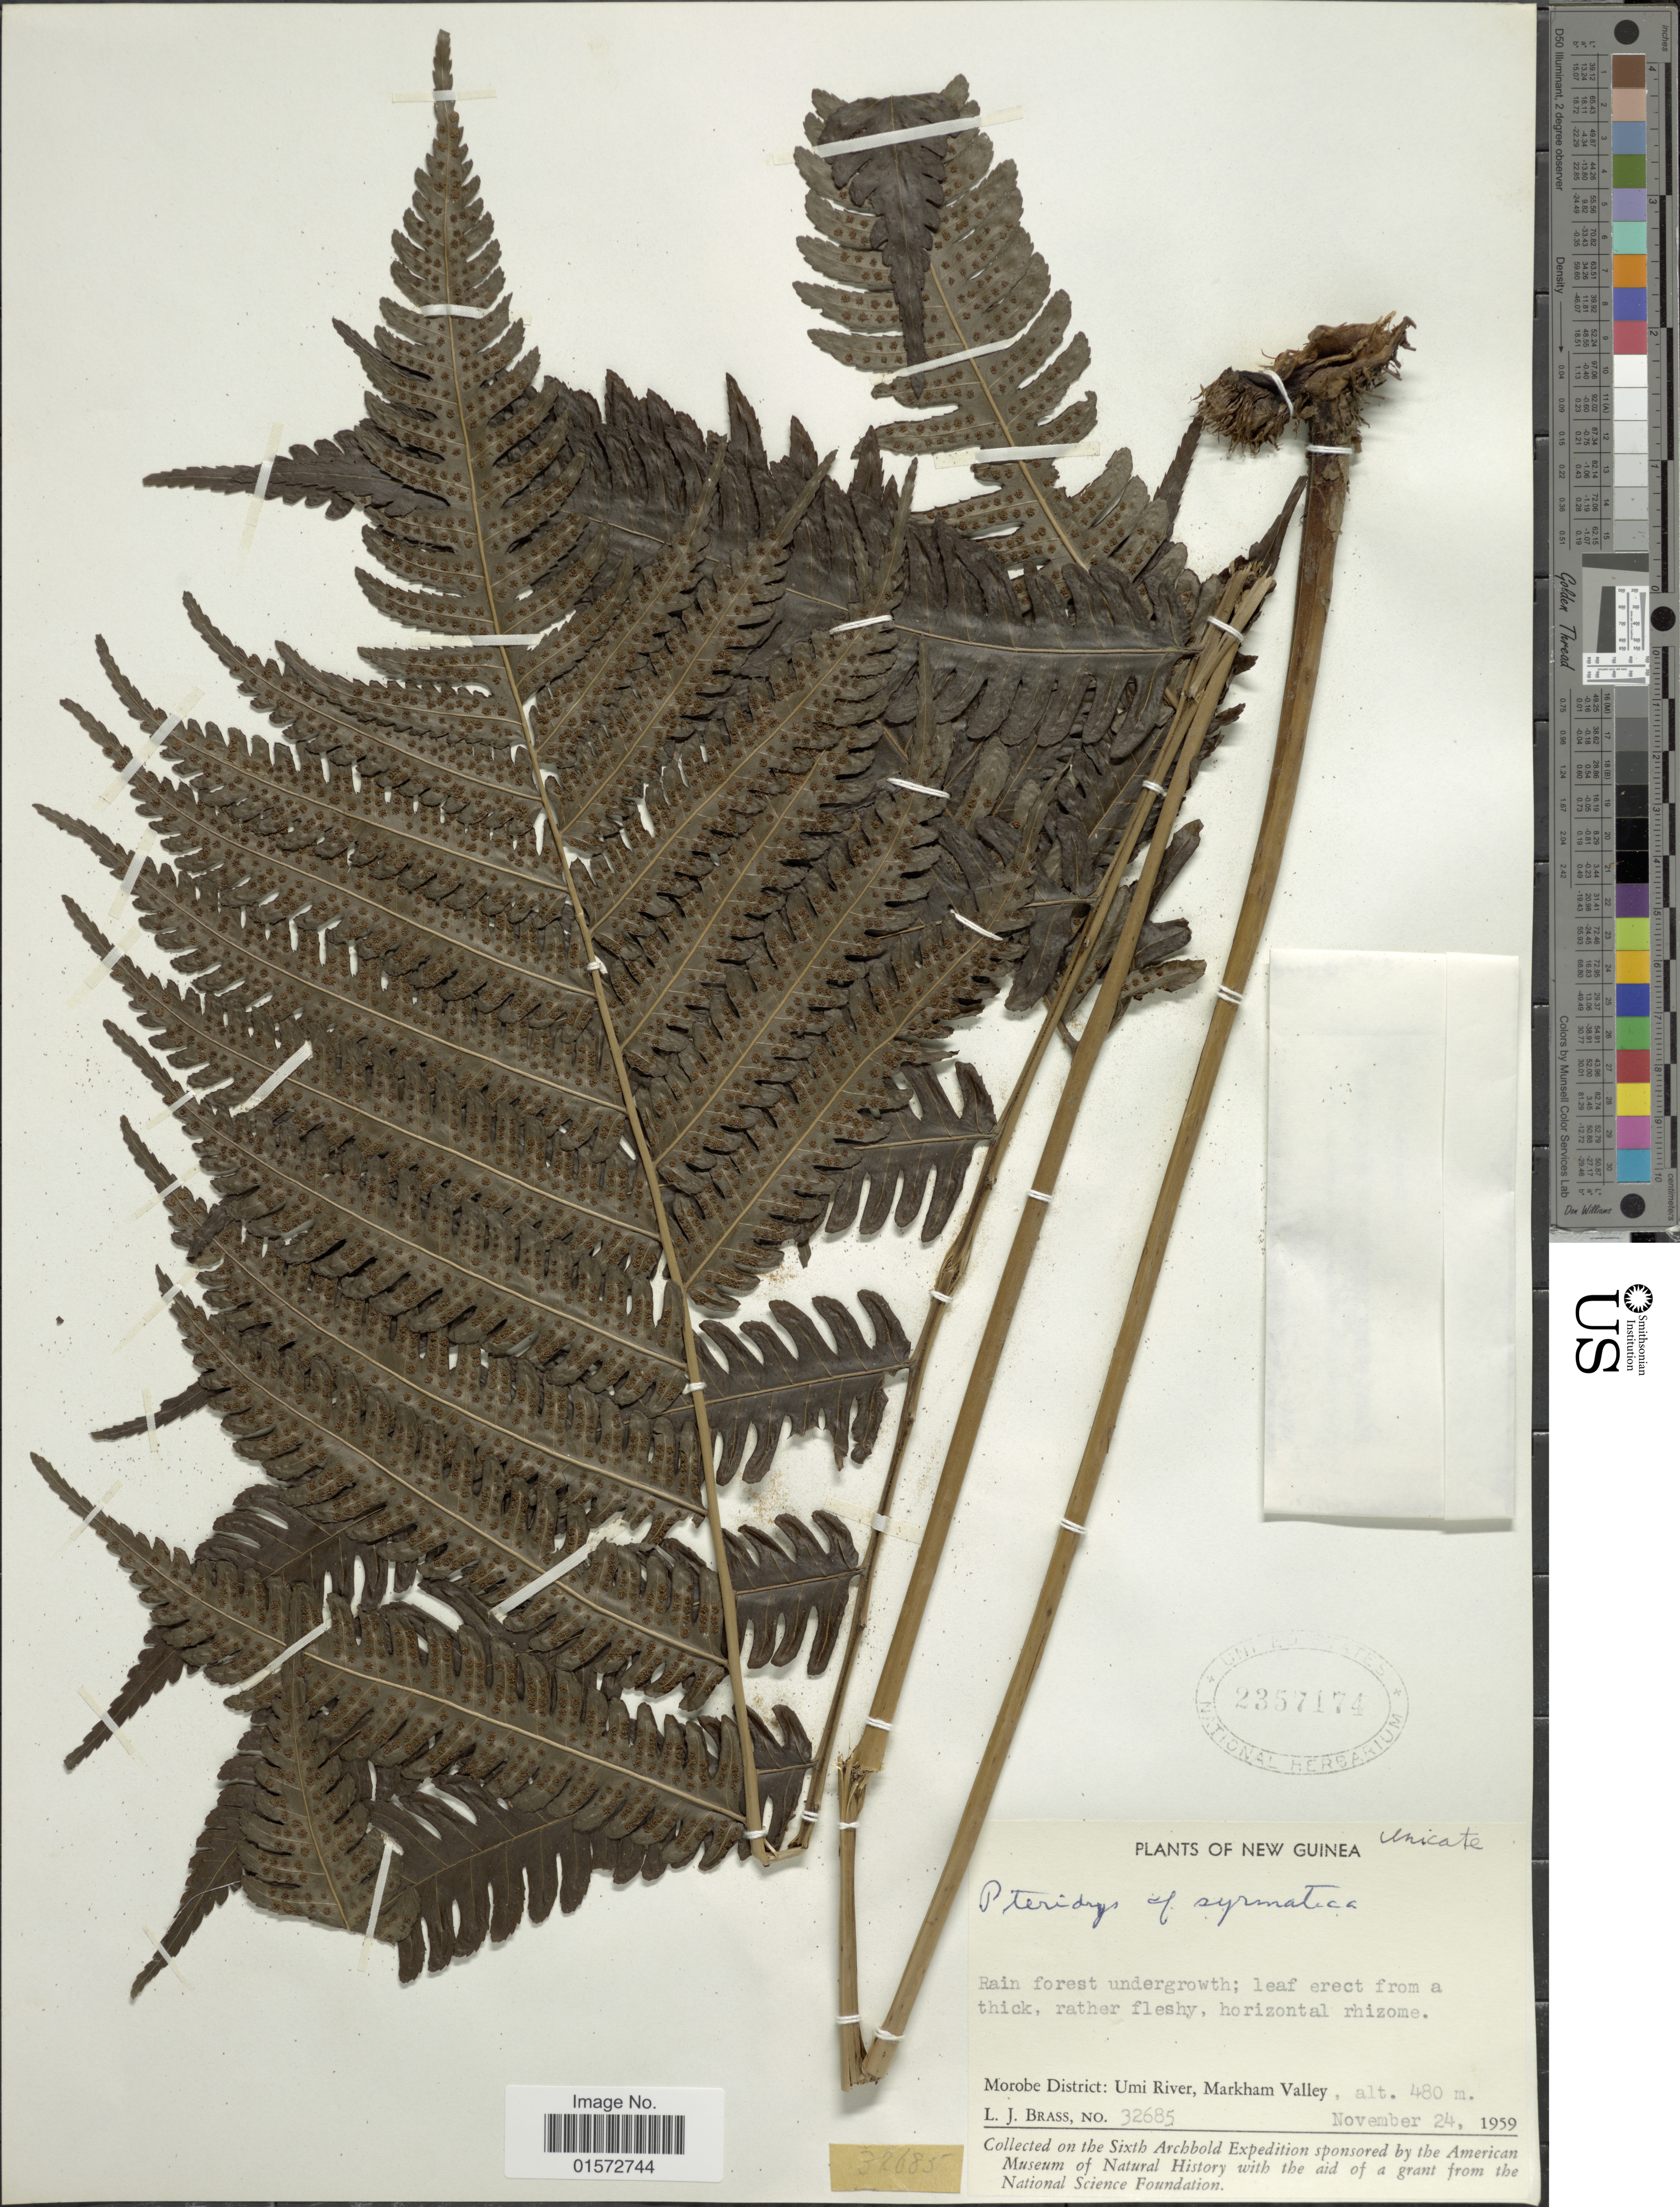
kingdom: Plantae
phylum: Tracheophyta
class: Polypodiopsida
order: Polypodiales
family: Tectariaceae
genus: Pteridrys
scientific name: Pteridrys syrmatica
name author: (Willd.) C. Chr. & Ching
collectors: L. J. Brass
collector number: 32685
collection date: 1959-11-24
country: Papua New Guinea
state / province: Morobe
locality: Morobe District: Umi River, Markham Valley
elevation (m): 480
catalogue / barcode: US 2357174